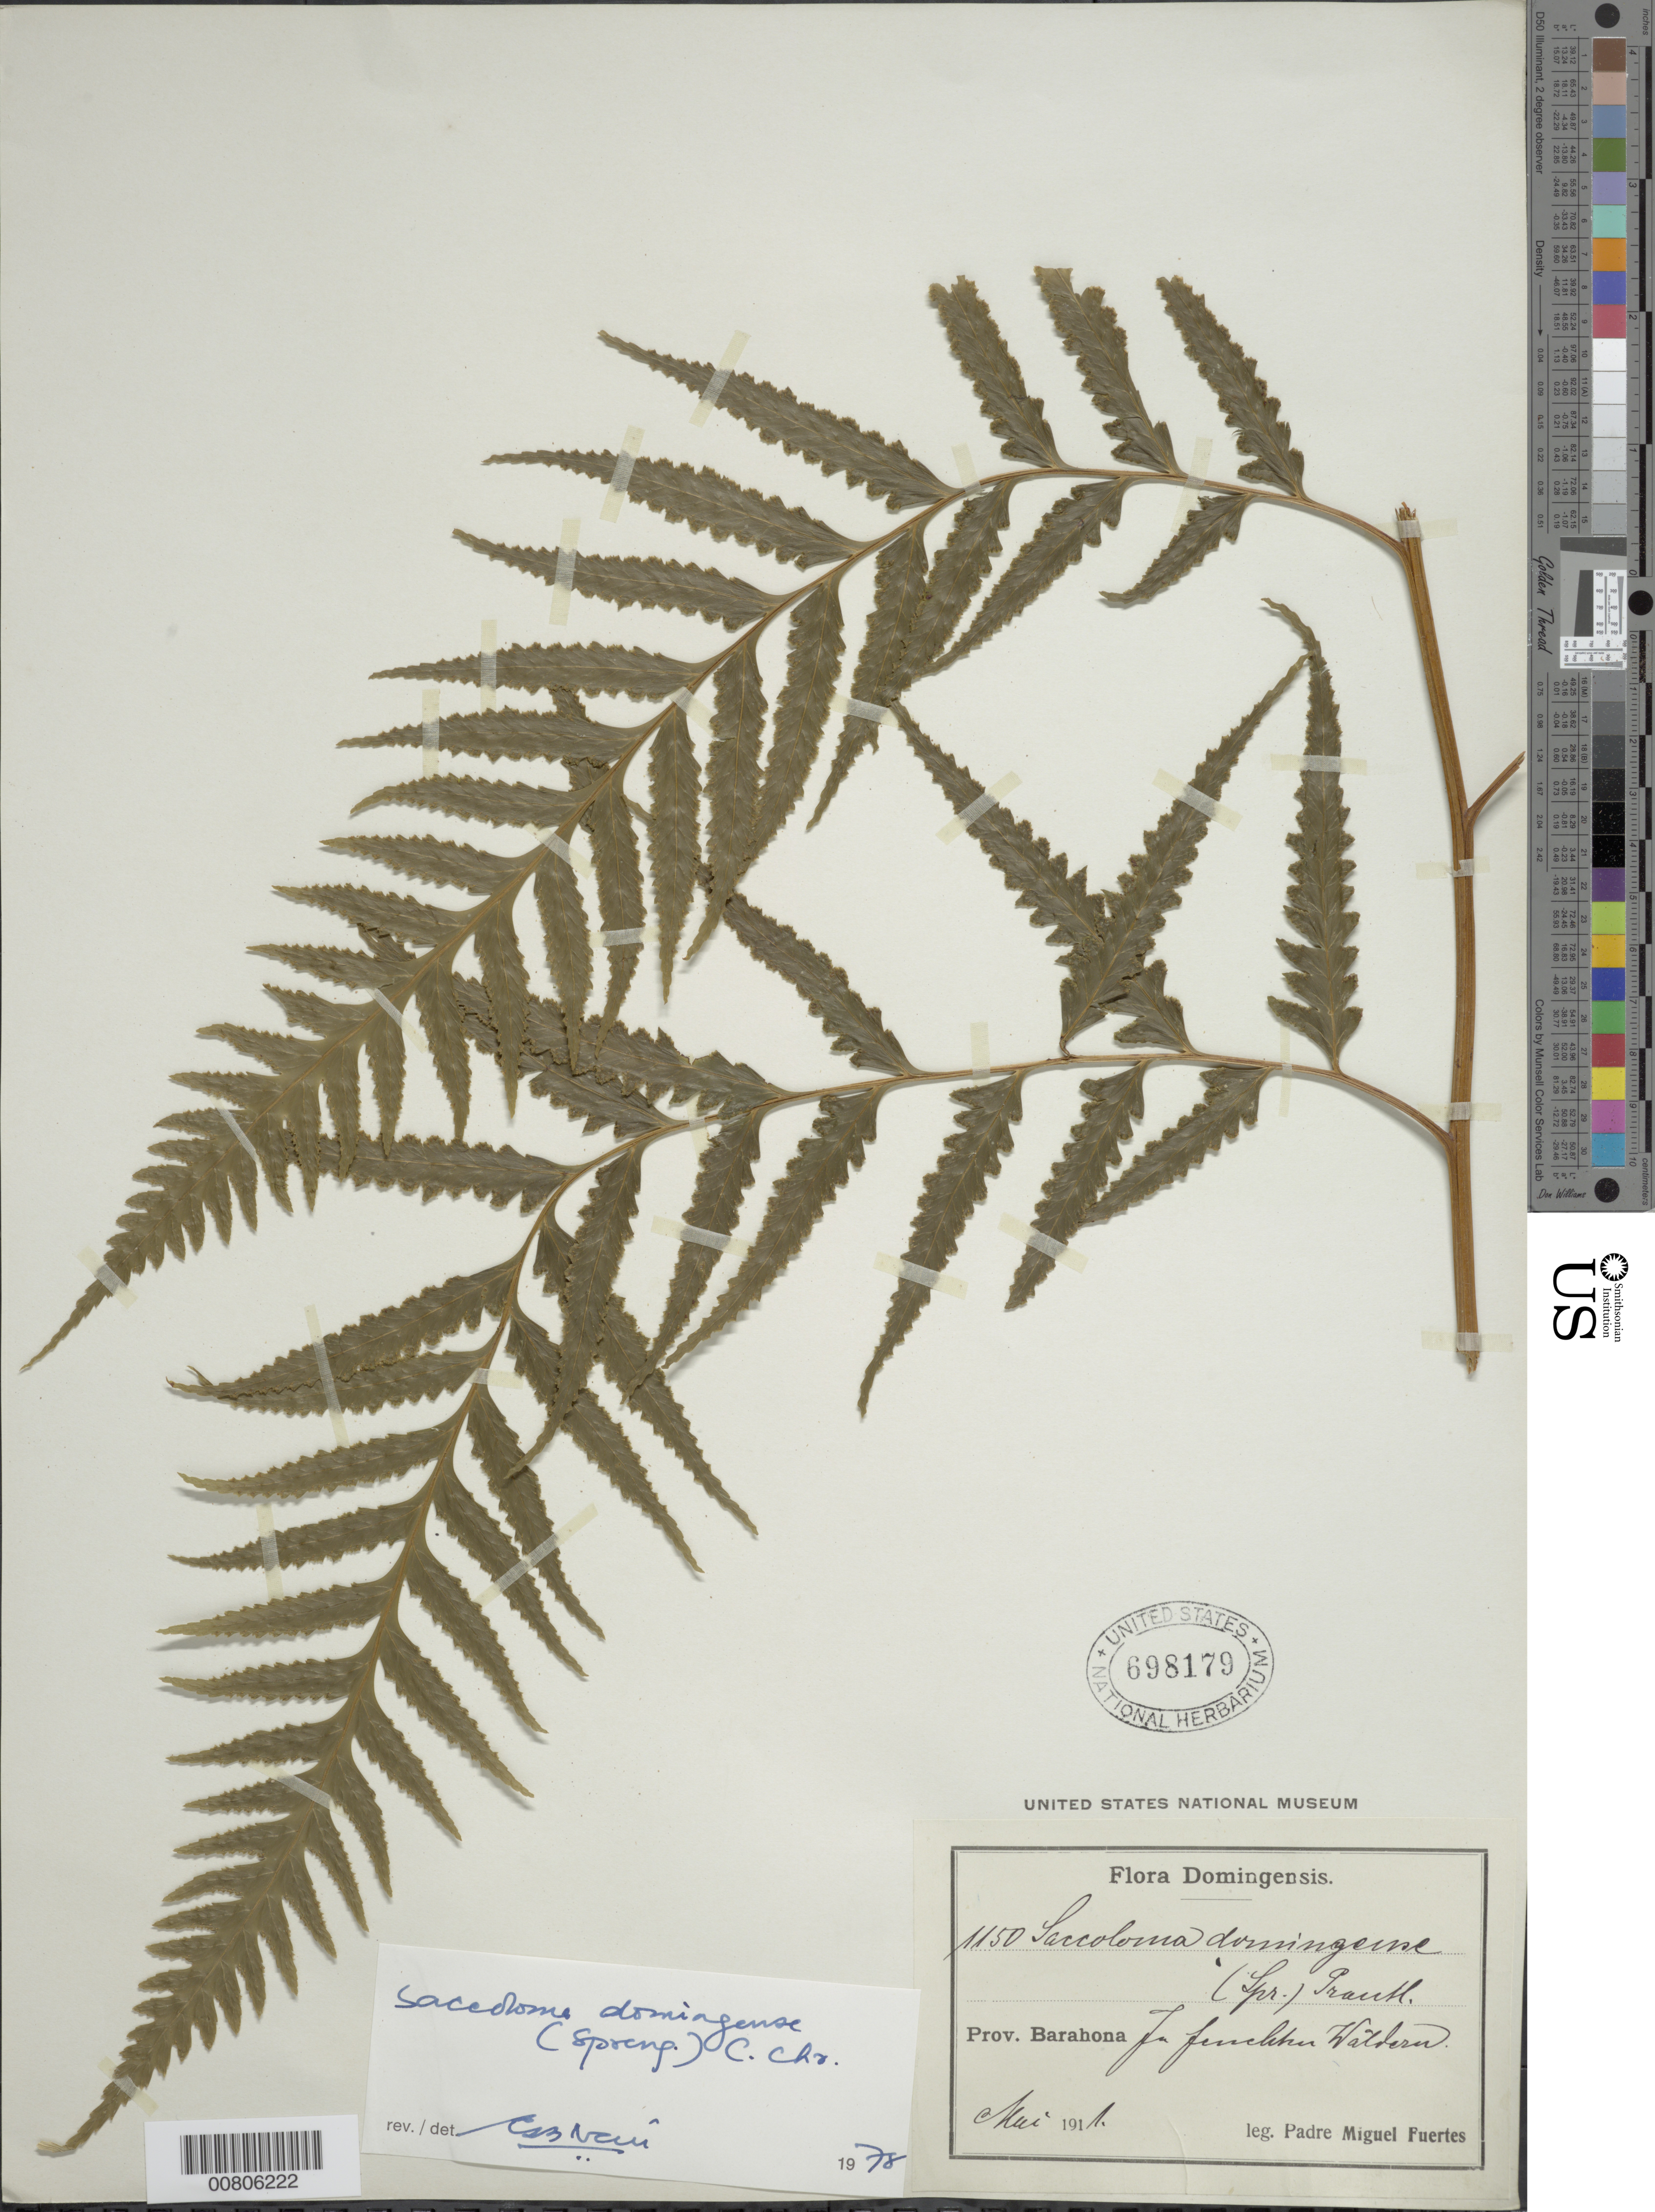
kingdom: Plantae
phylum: Tracheophyta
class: Polypodiopsida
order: Polypodiales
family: Saccolomataceae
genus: Saccoloma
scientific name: Saccoloma domingense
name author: (Spreng.) C. Chr.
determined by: Nair, G. B.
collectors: M. D. Fuertes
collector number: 1150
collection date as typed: May 1911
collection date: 1911-05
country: Dominican Republic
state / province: Barahona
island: Hispaniola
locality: Watdern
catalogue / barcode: US 698179